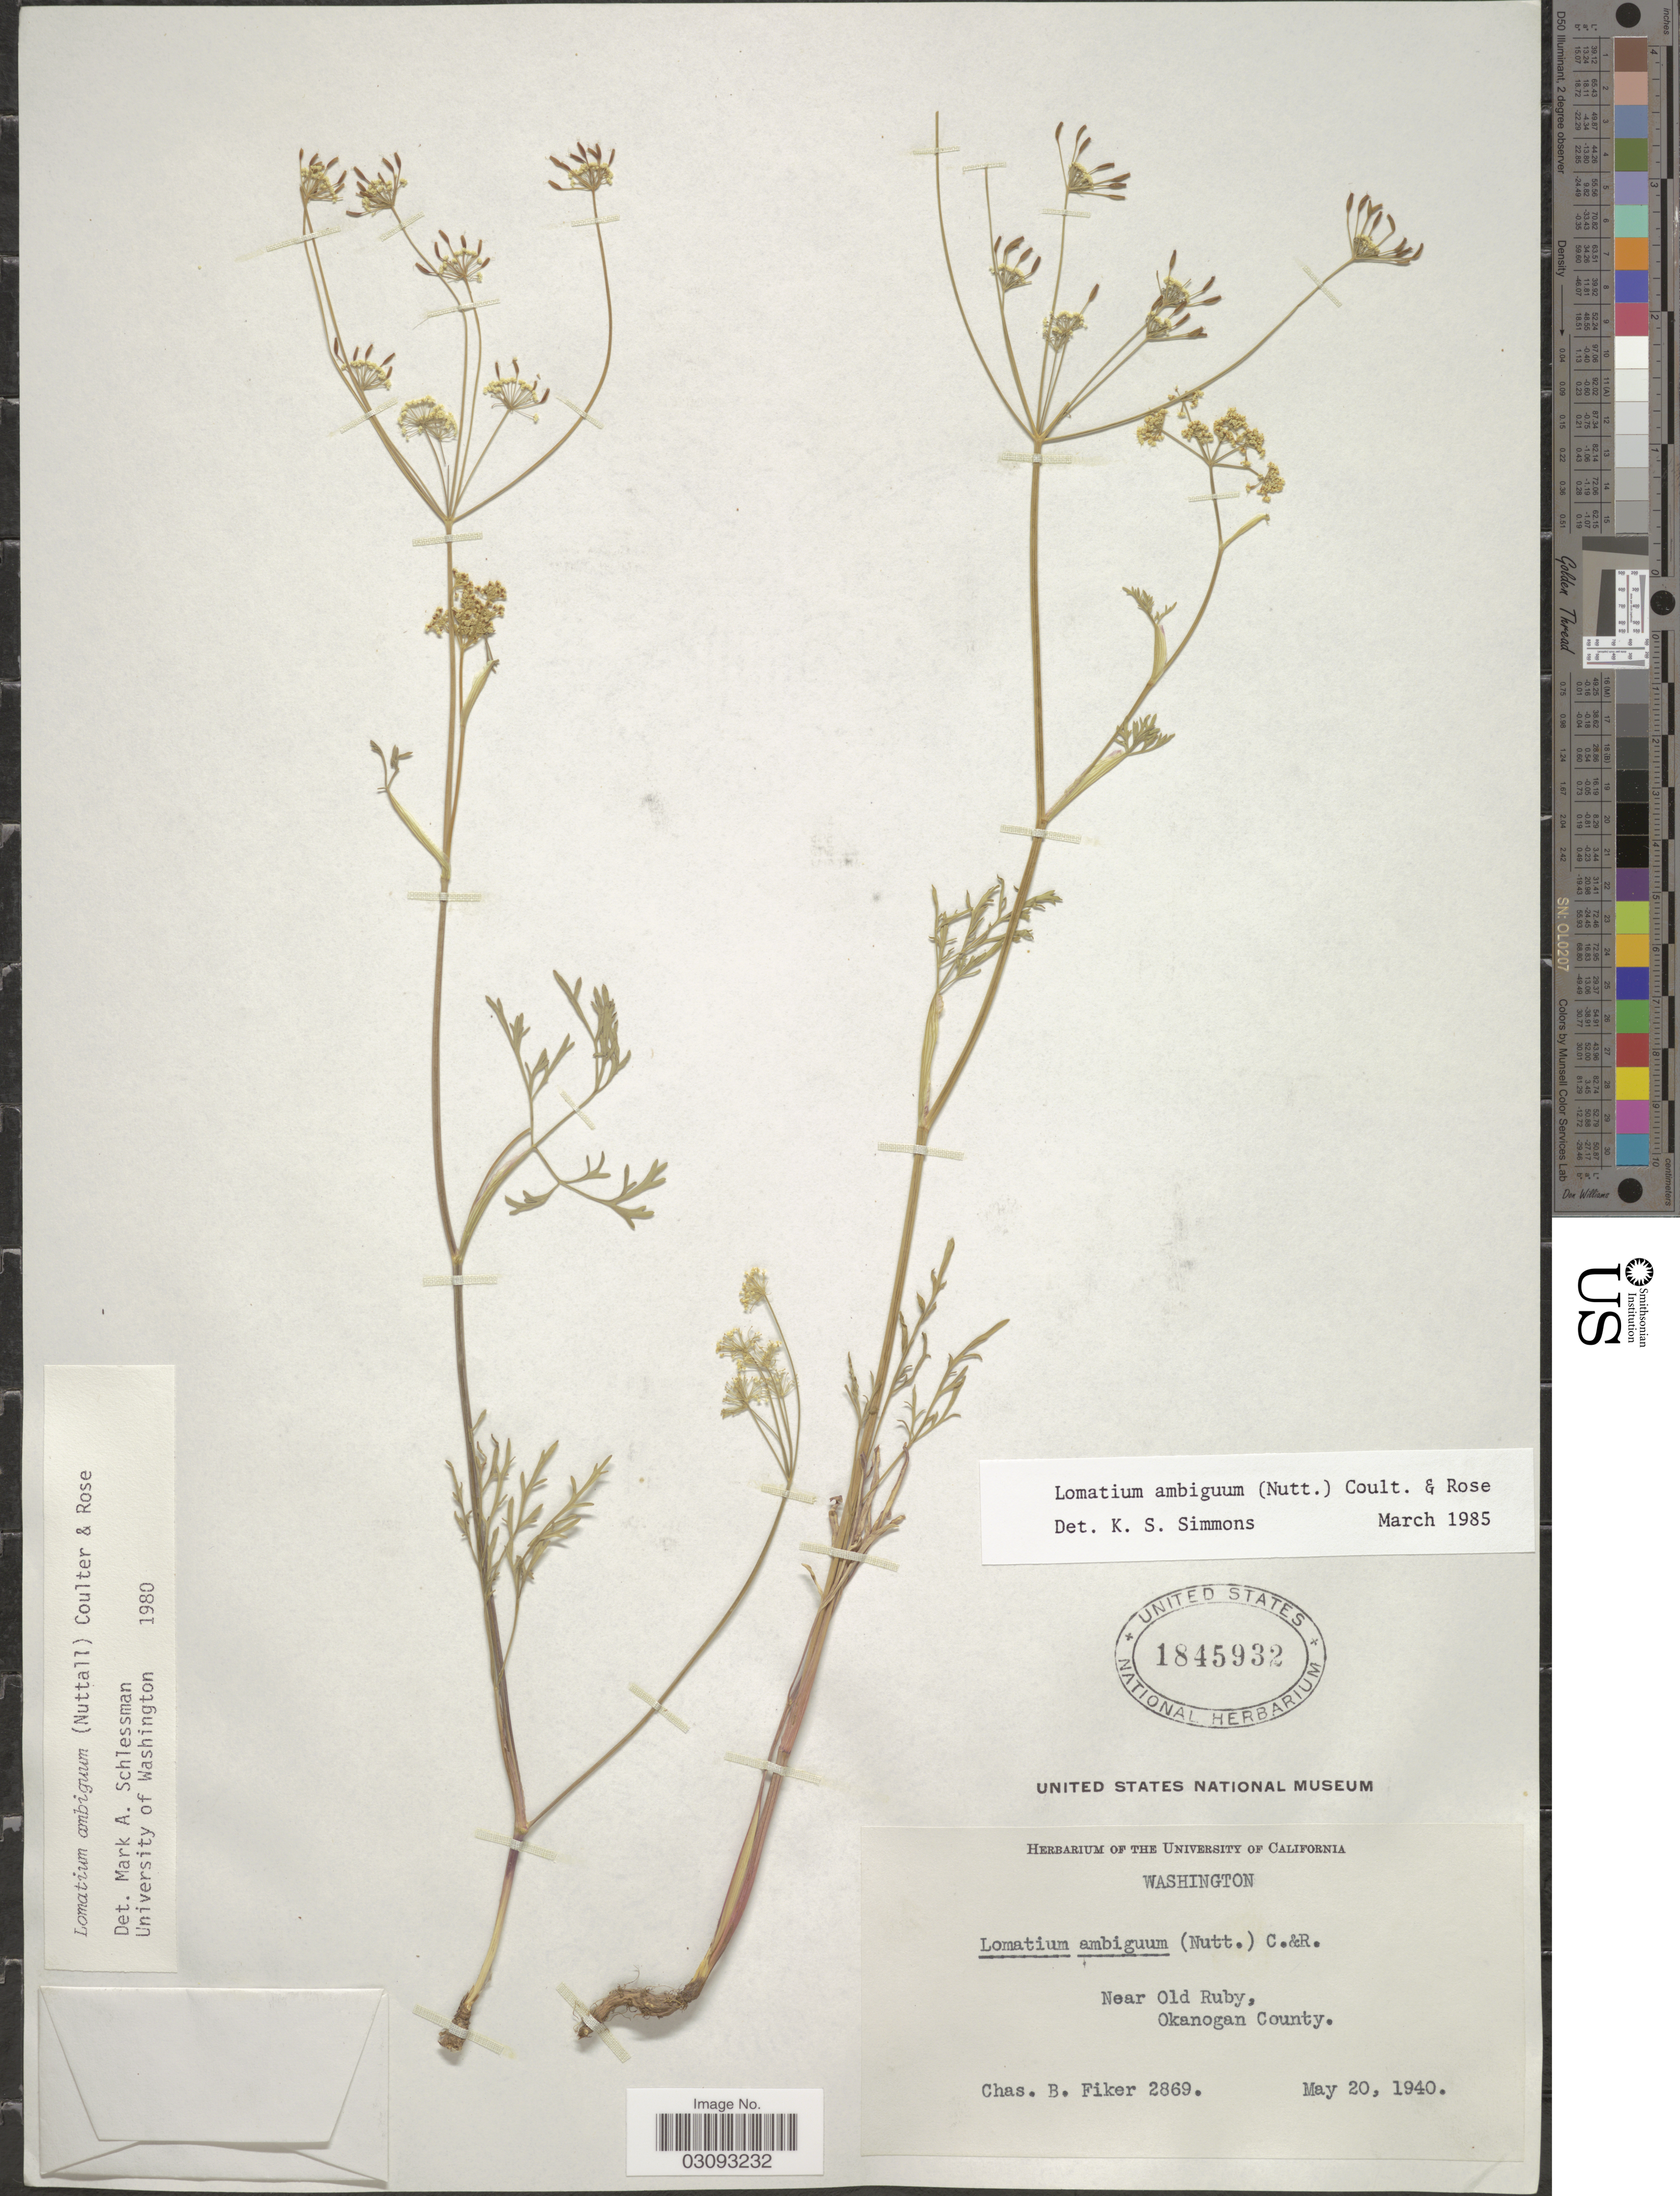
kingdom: Plantae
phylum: Tracheophyta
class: Magnoliopsida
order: Apiales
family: Apiaceae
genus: Lomatium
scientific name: Lomatium ambiguum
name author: (Nutt.) Coult. & Rose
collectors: C. Fiker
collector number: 2869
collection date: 1940-05-20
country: United States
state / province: Washington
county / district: Okanogan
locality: Near Old Ruby, Okanogan County.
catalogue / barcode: US 1845932